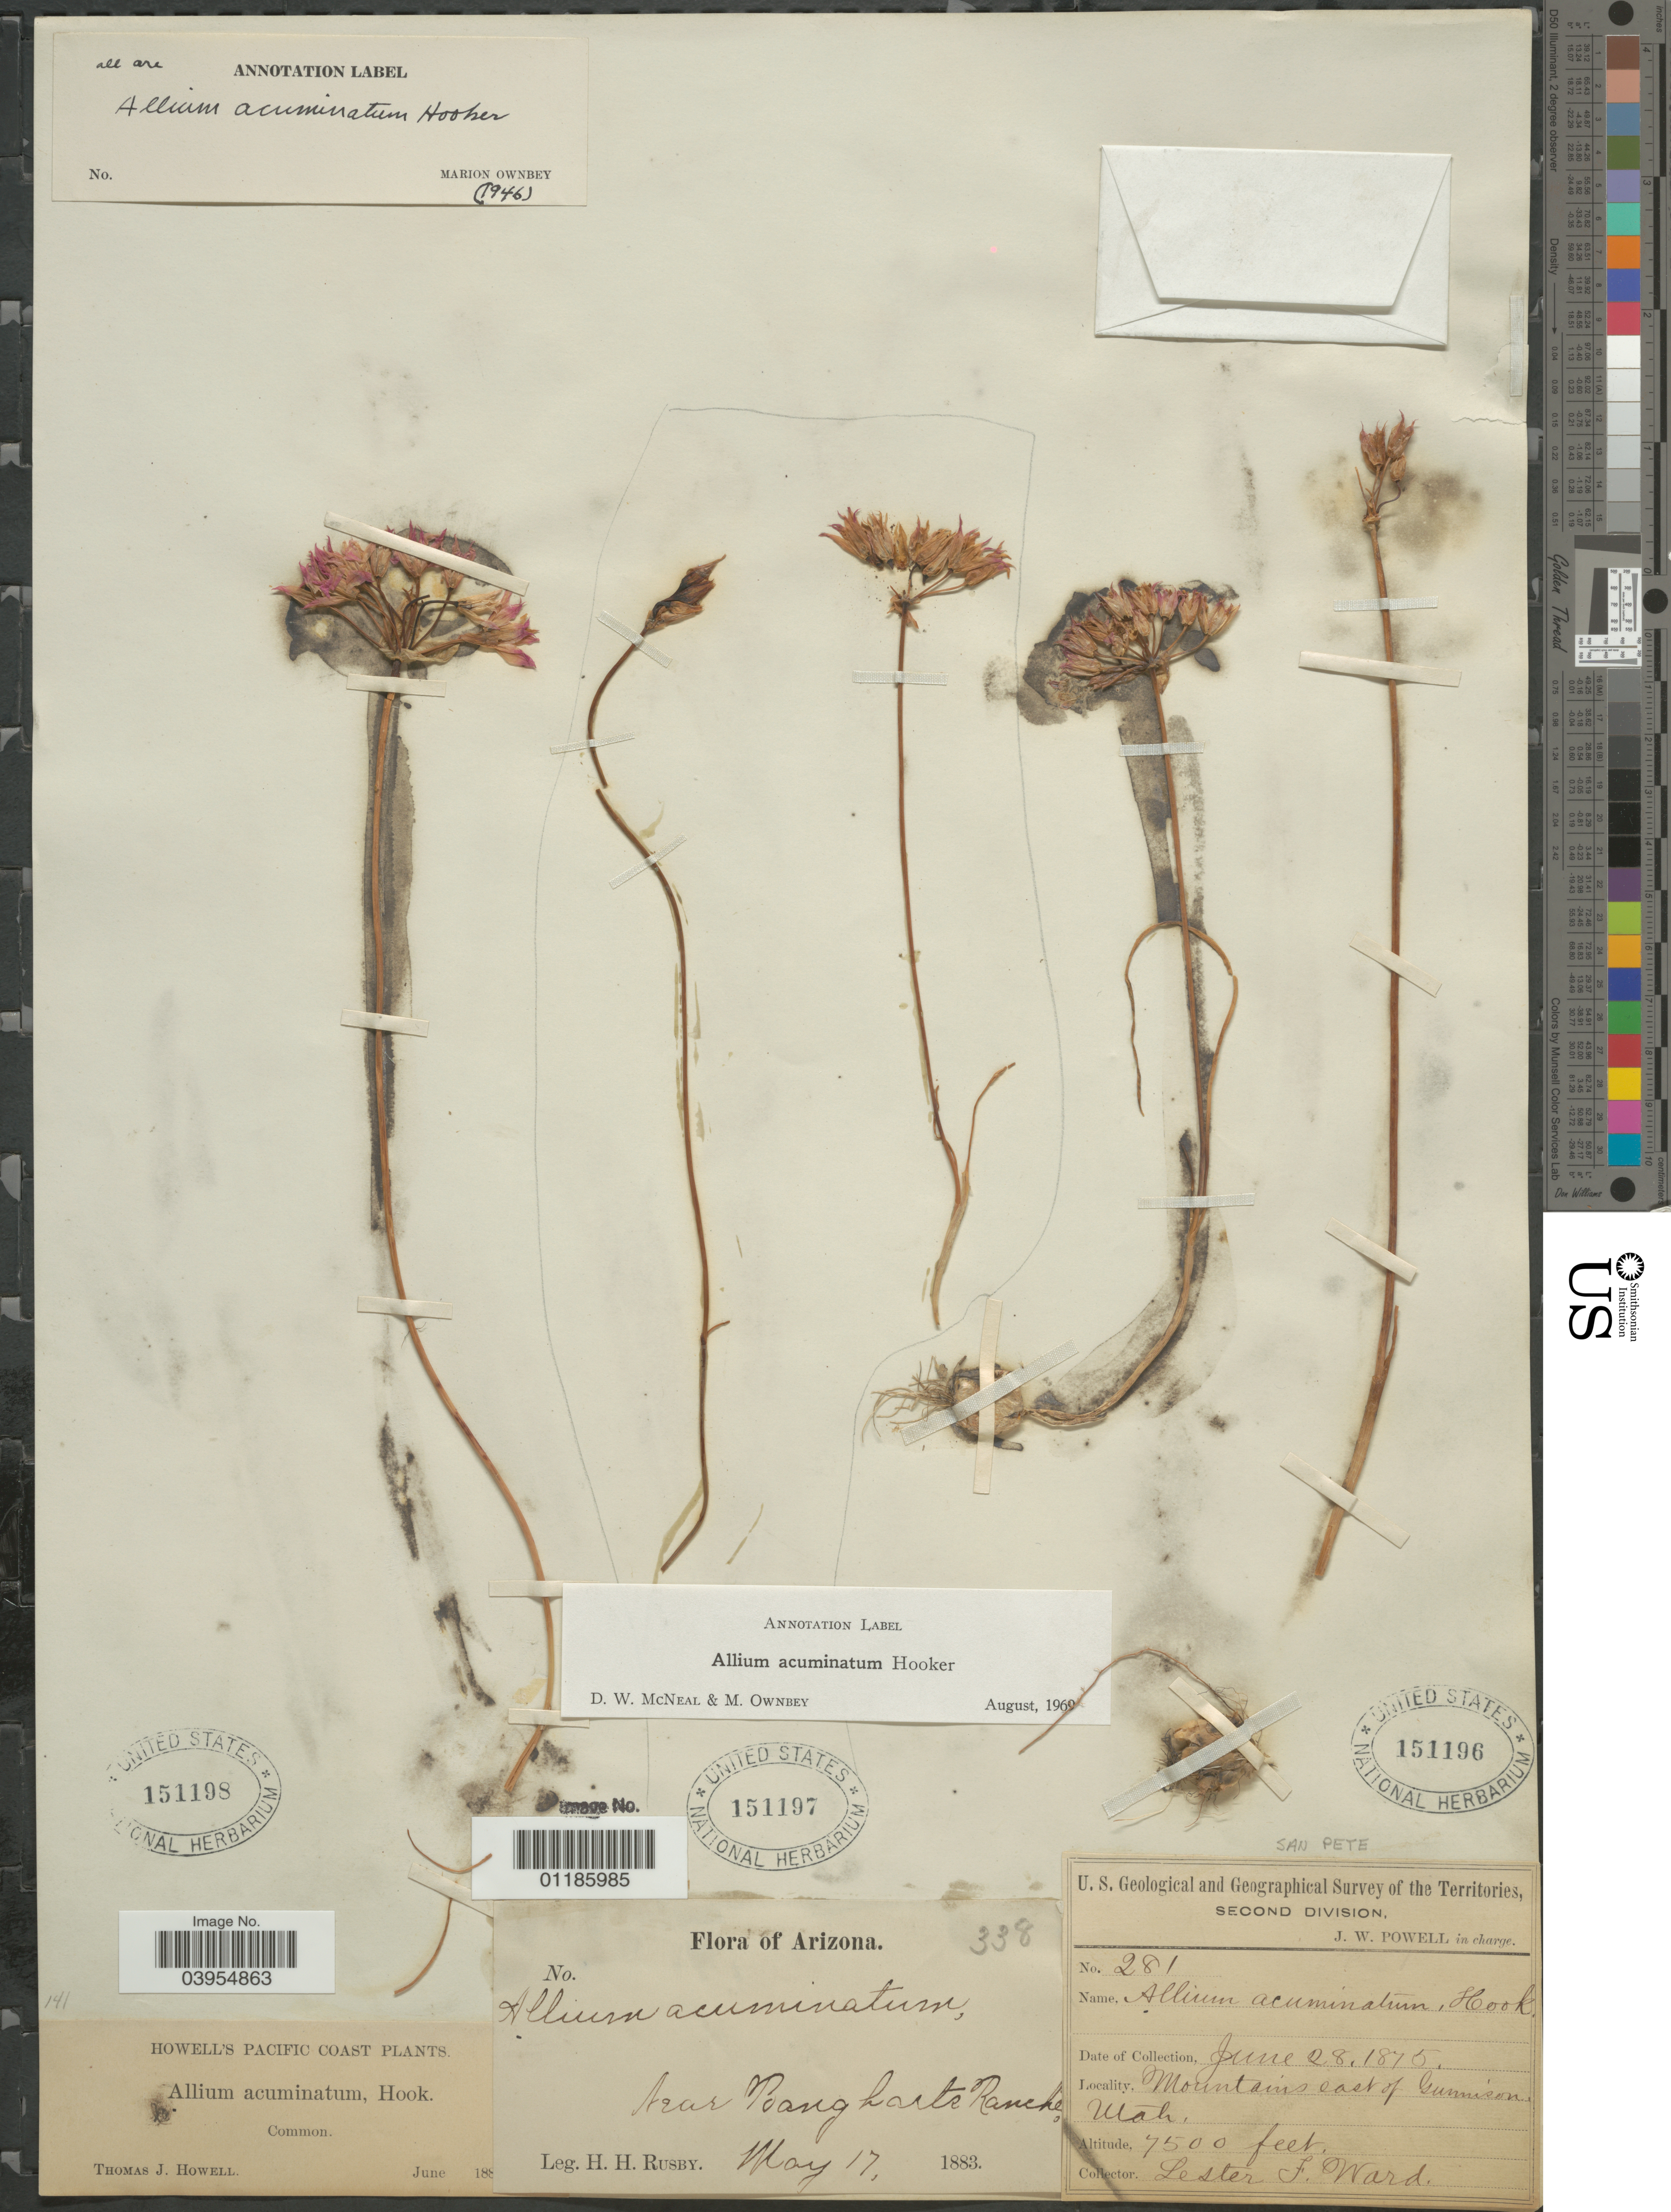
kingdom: Plantae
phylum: Tracheophyta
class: Liliopsida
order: Asparagales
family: Amaryllidaceae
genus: Allium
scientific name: Allium acuminatum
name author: Hook.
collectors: H. H. Rusby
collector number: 338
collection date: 1883-05-17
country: United States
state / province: Arizona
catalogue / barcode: US 151197